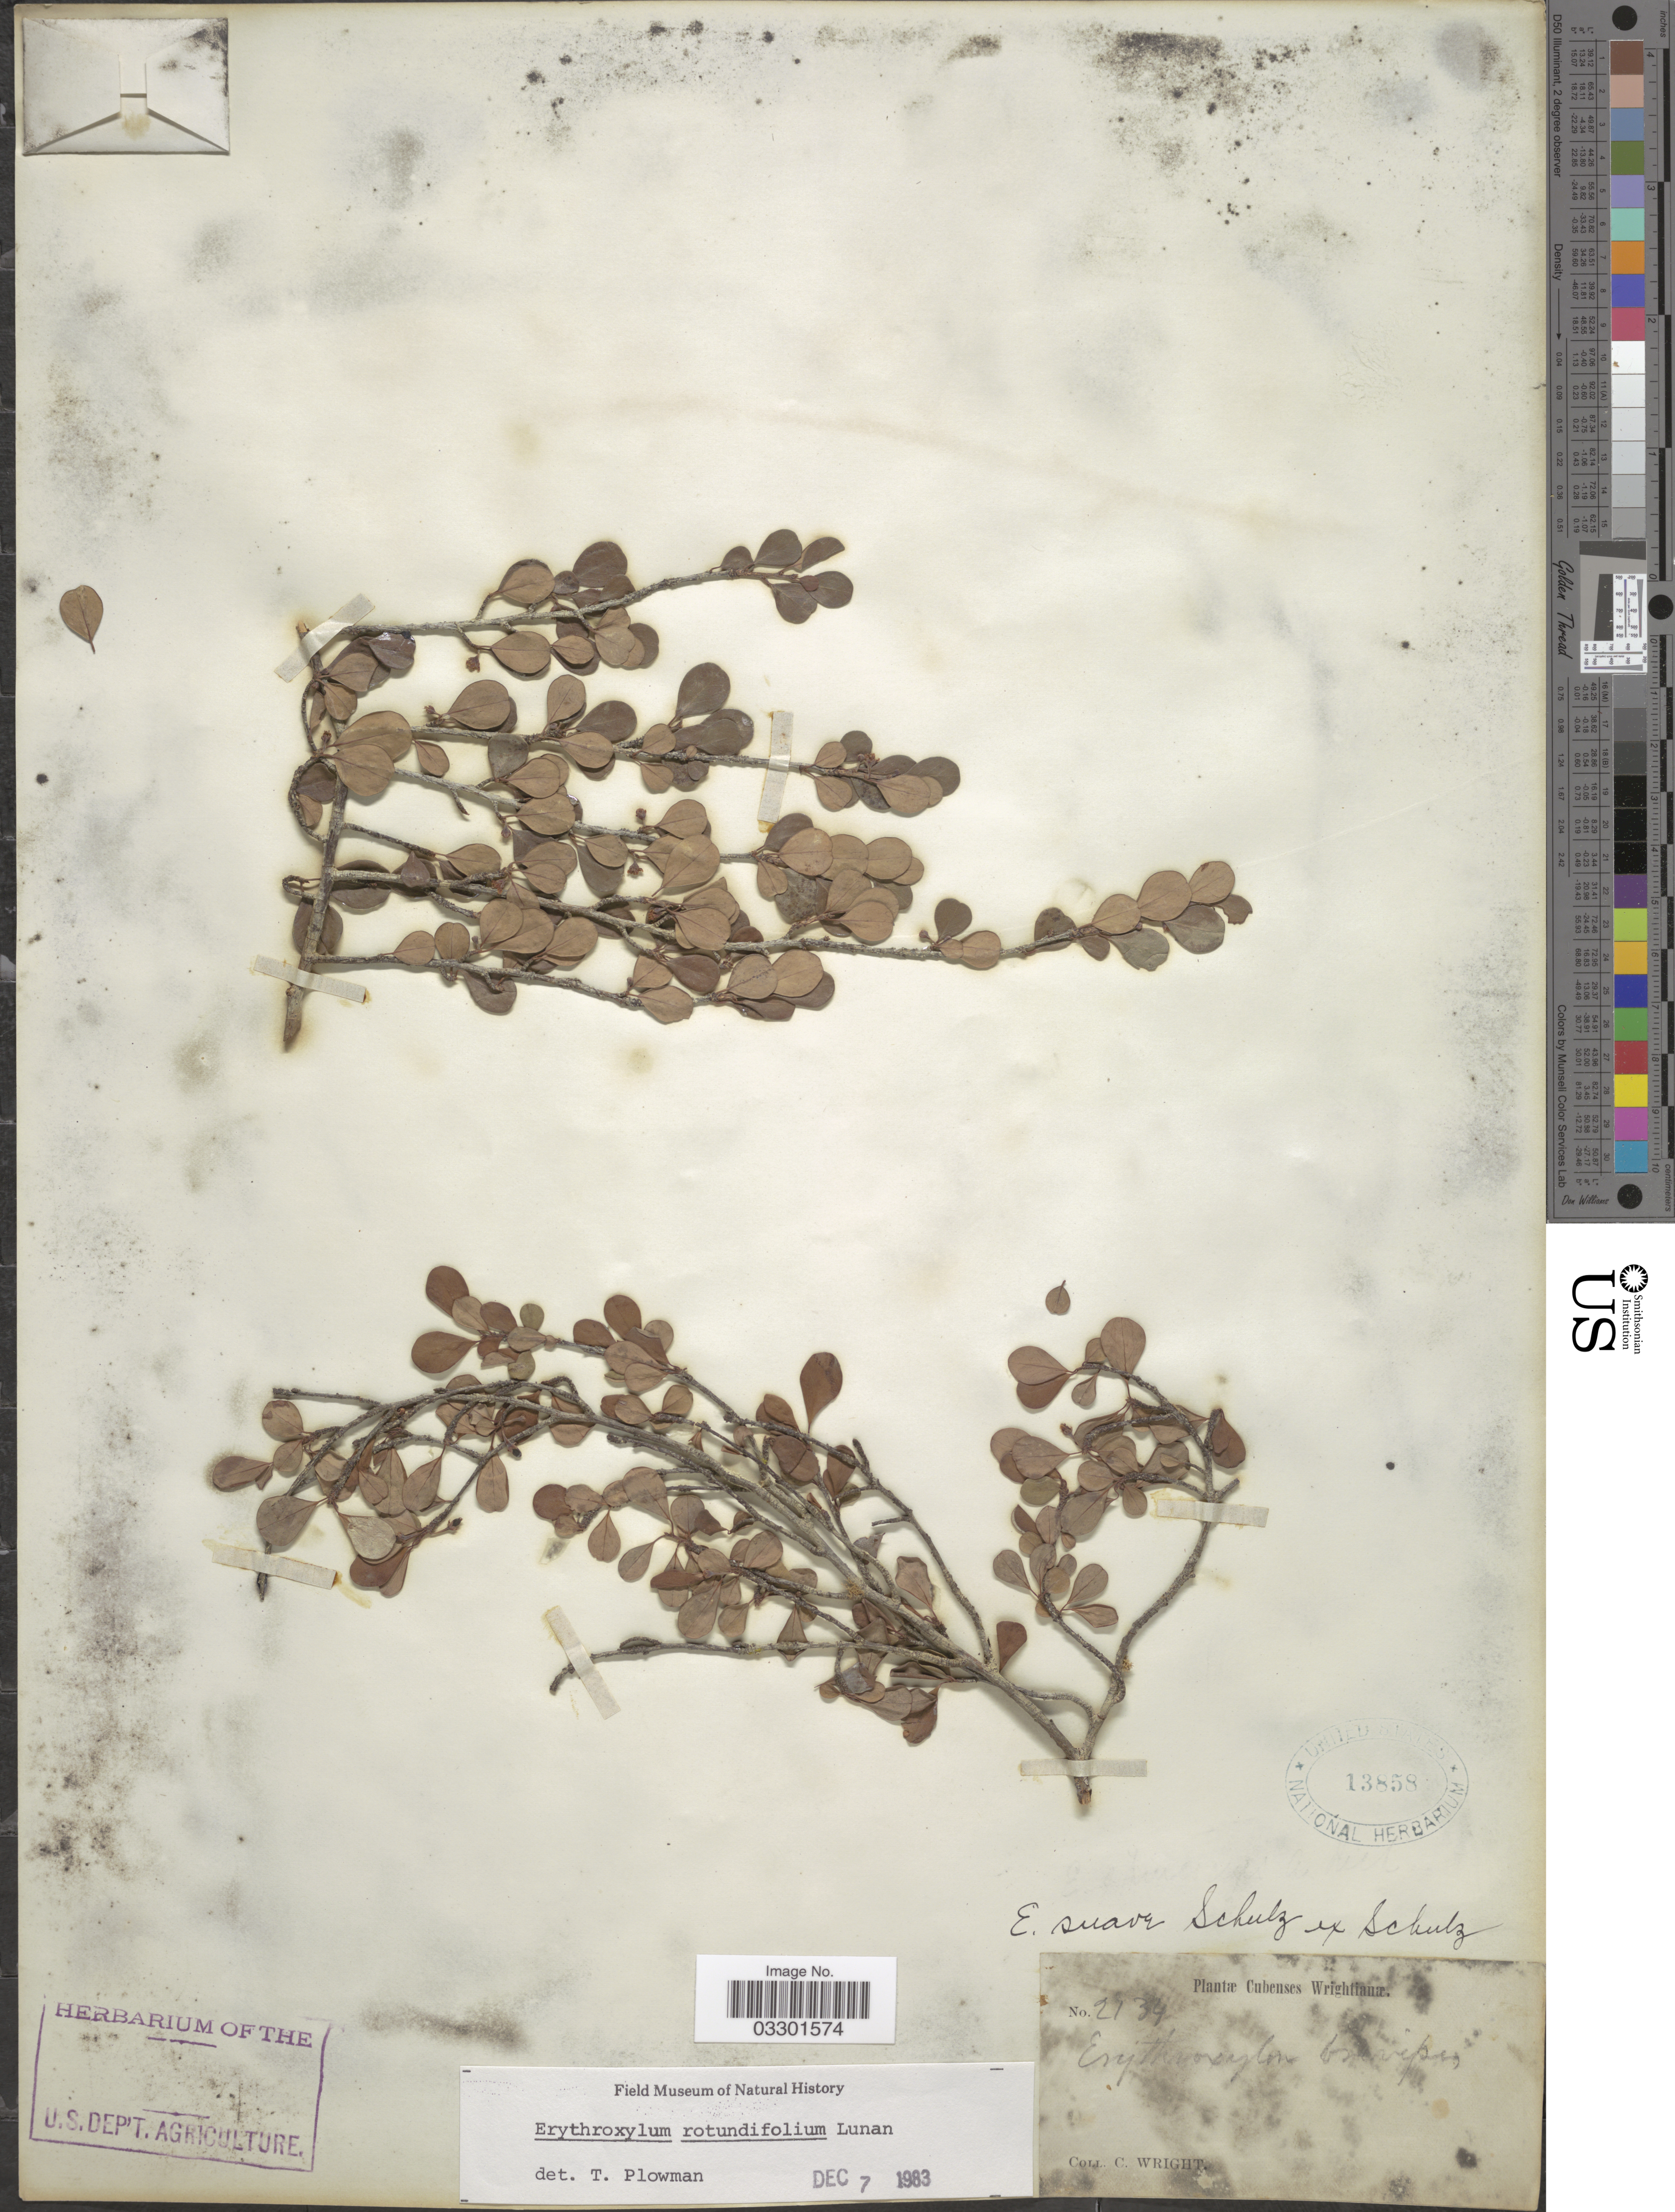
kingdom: Plantae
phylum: Tracheophyta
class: Magnoliopsida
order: Malpighiales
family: Erythroxylaceae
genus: Erythroxylum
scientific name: Erythroxylum rotundifolium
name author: Lunan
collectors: C. Wright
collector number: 2134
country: Cuba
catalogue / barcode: US 13858